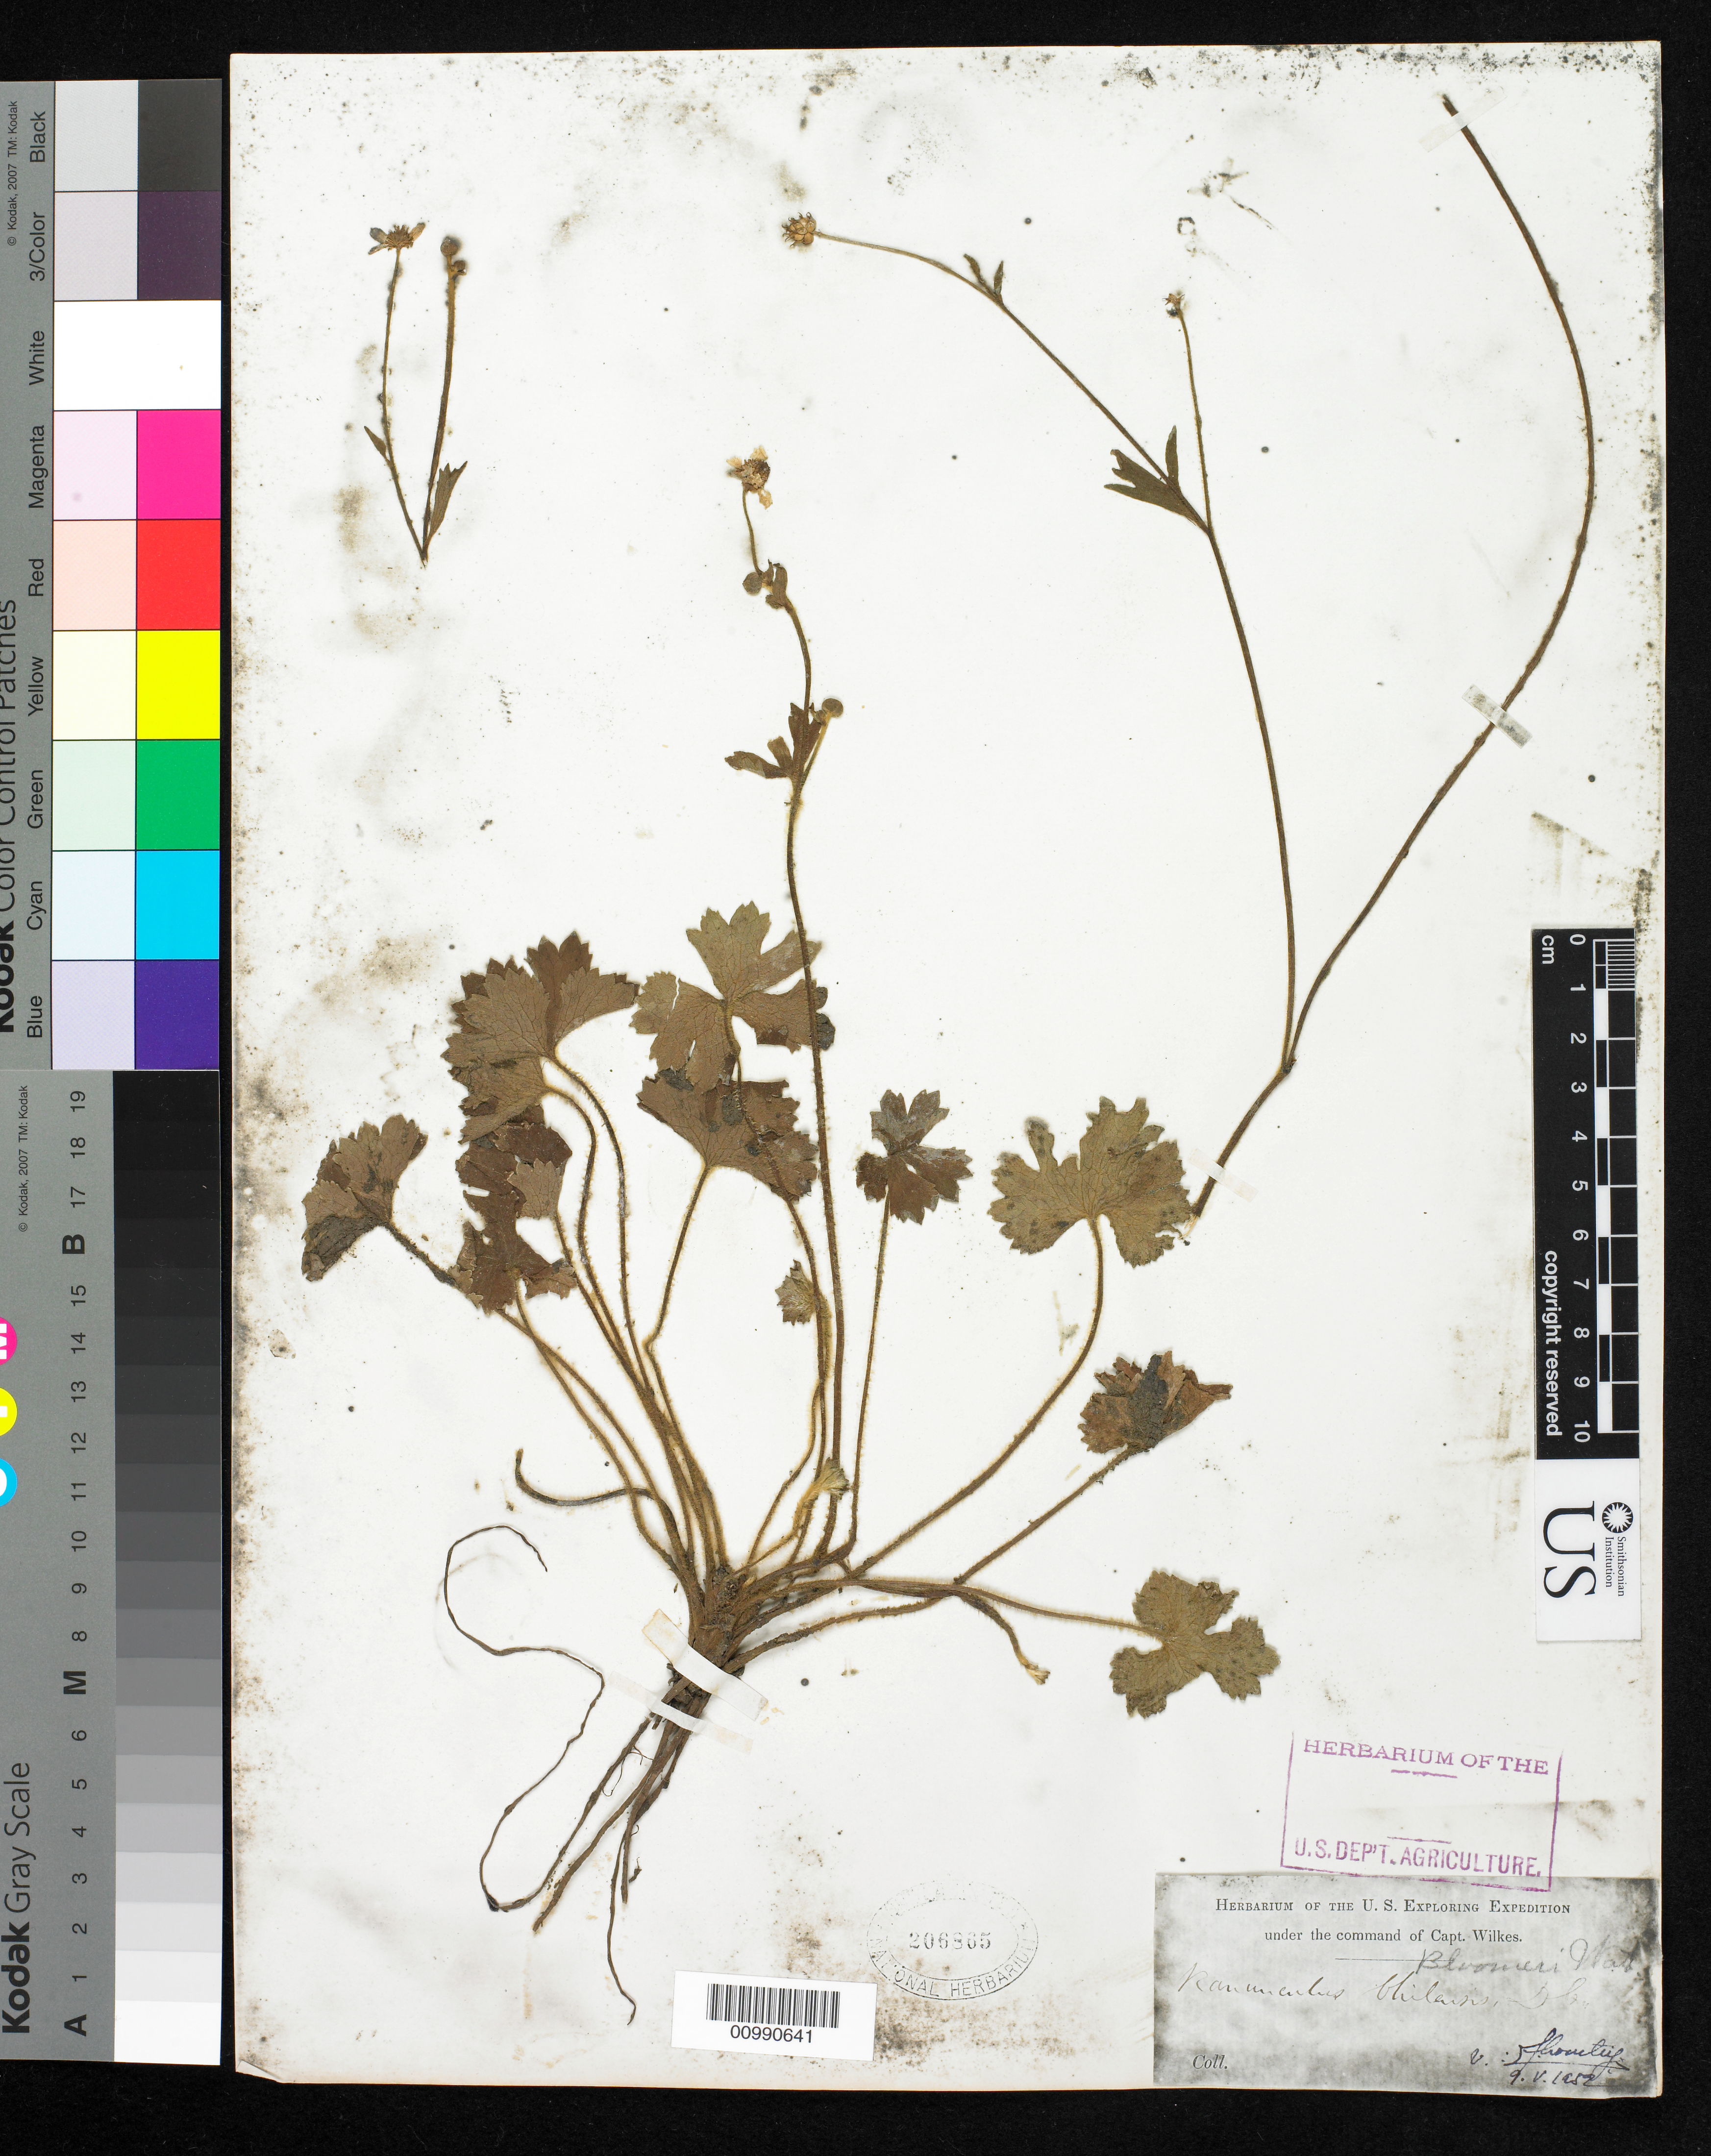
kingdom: Plantae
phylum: Tracheophyta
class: Magnoliopsida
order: Ranunculales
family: Ranunculaceae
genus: Ranunculus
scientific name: Ranunculus chilensis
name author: DC.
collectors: Wilkes Explor. Exped.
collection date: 1838/1842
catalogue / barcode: US 206865